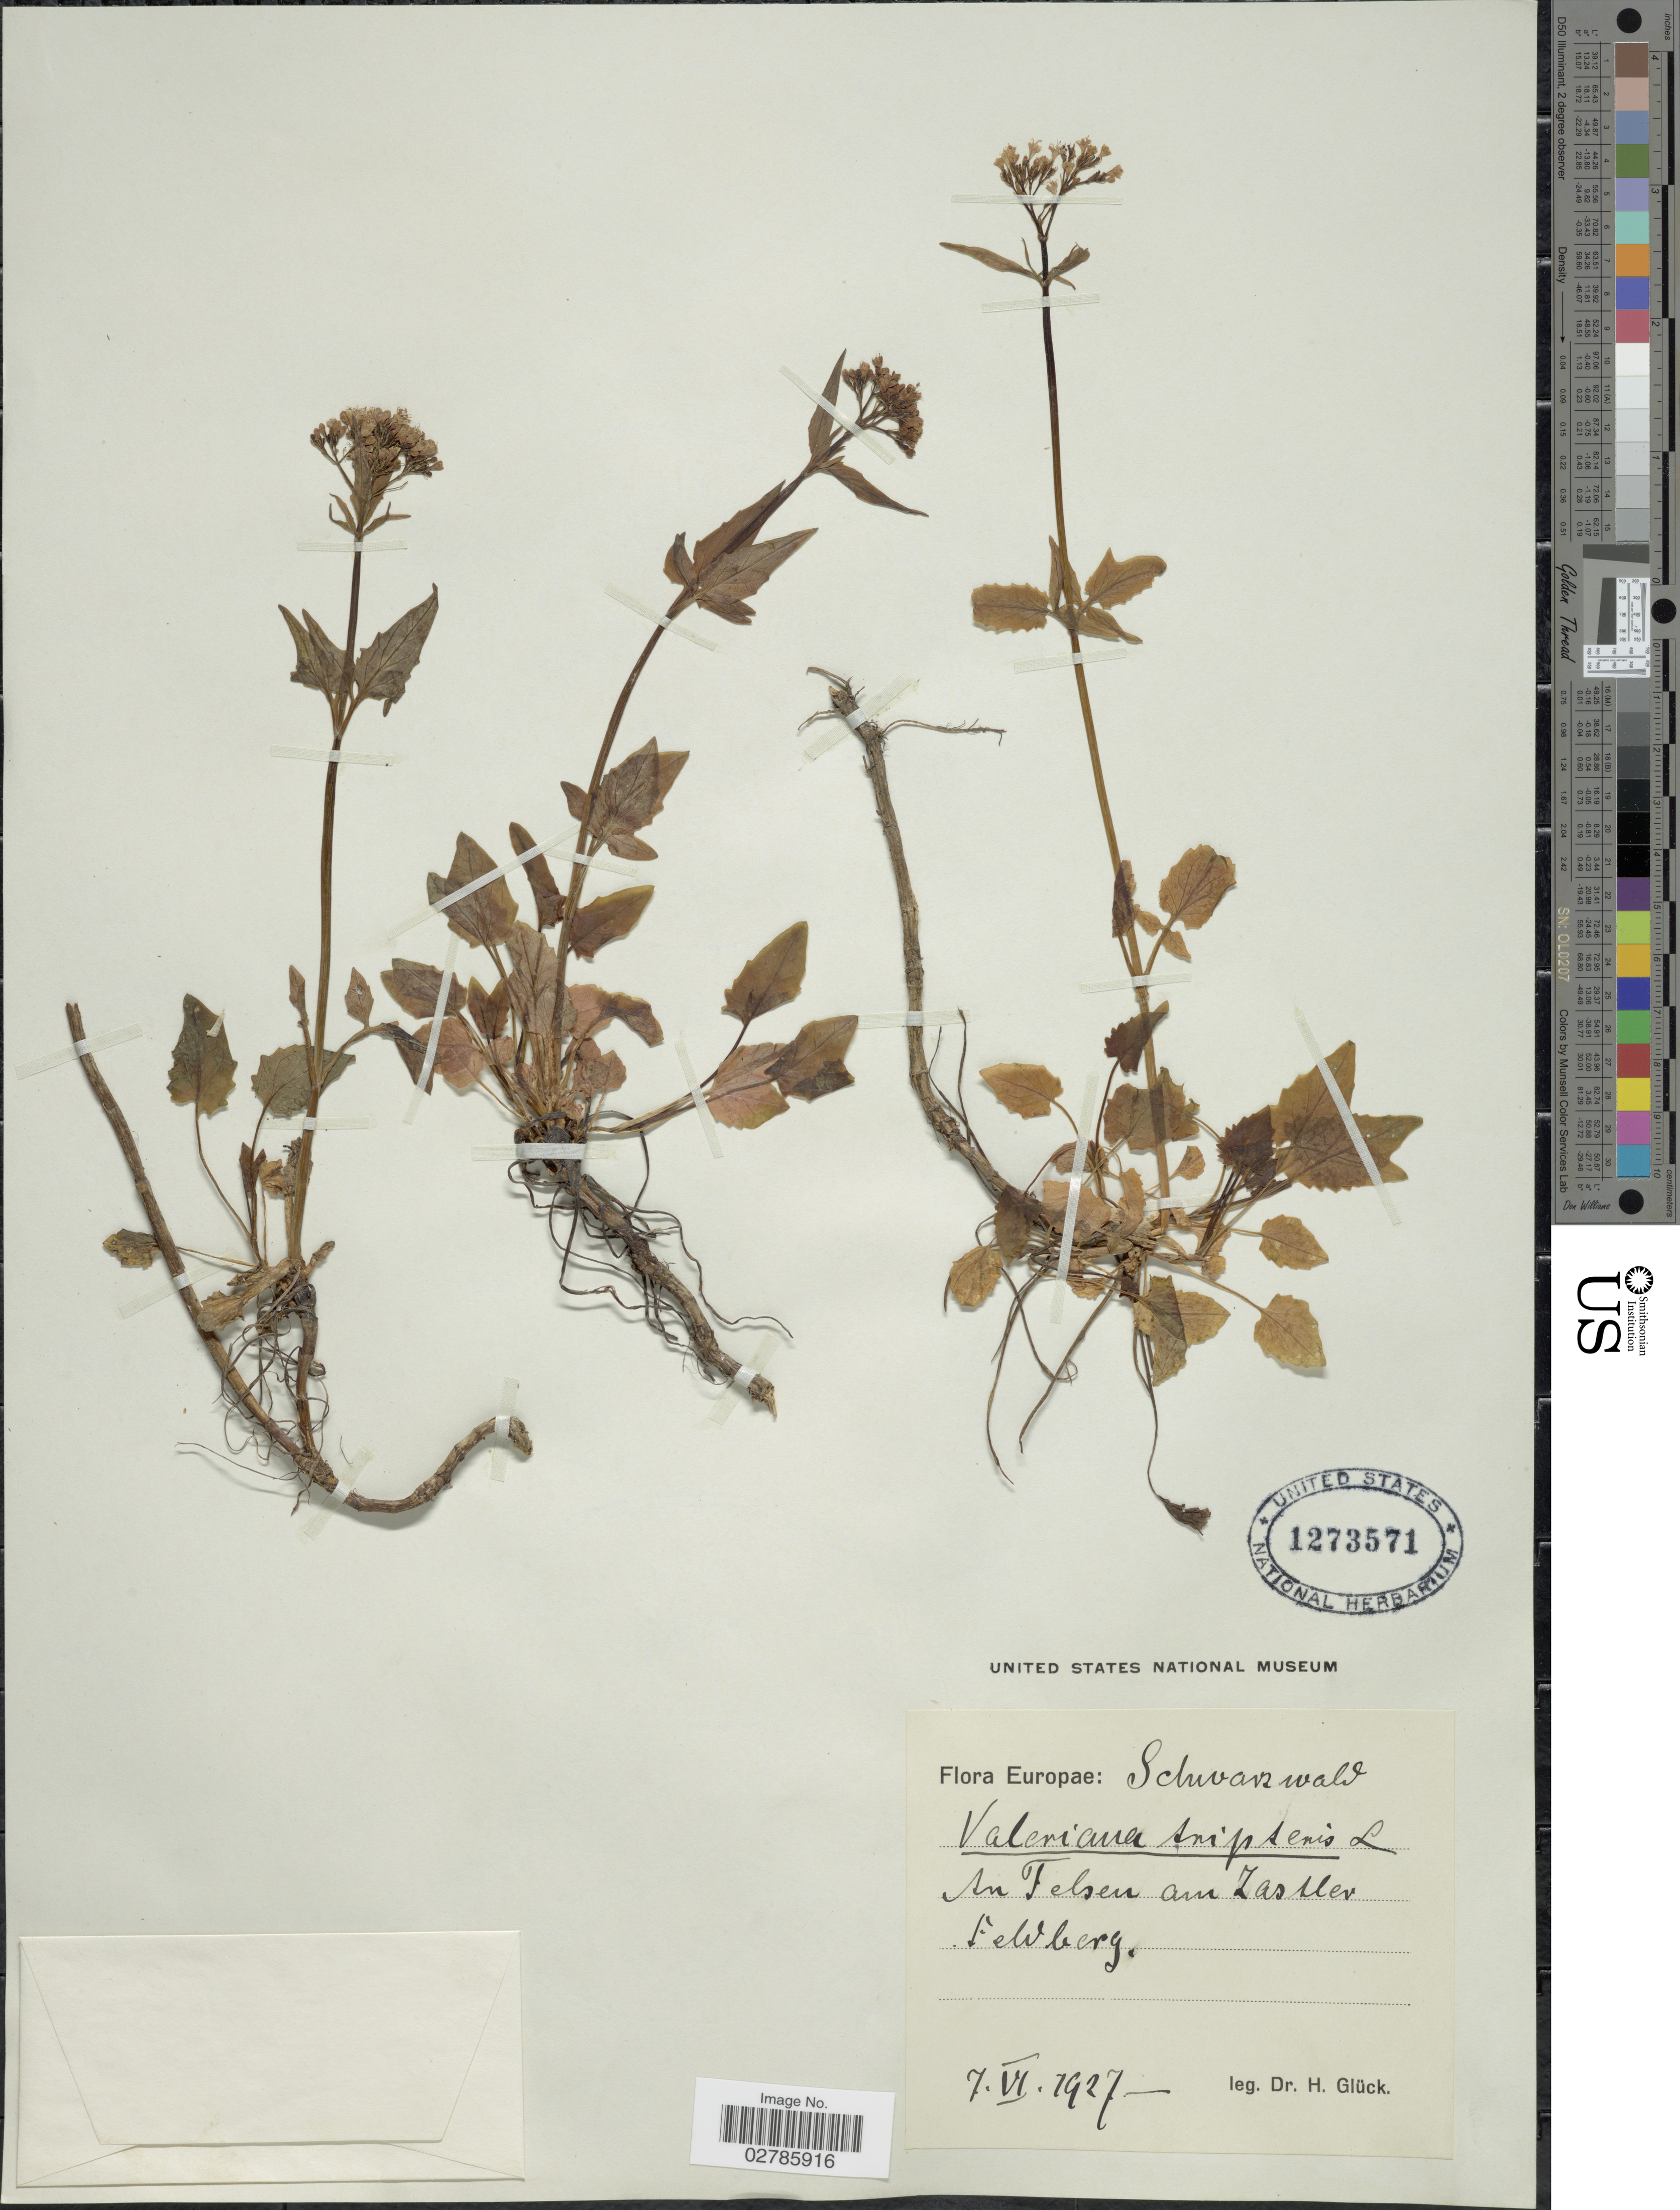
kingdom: Plantae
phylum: Tracheophyta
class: Magnoliopsida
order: Dipsacales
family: Caprifoliaceae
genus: Valeriana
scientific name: Valeriana tripteris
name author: L.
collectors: H. Glück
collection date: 1927-06-07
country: Germany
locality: Europae. Schwarzwald. In Felsen am Zastler Feldberg.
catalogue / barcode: US 1273571